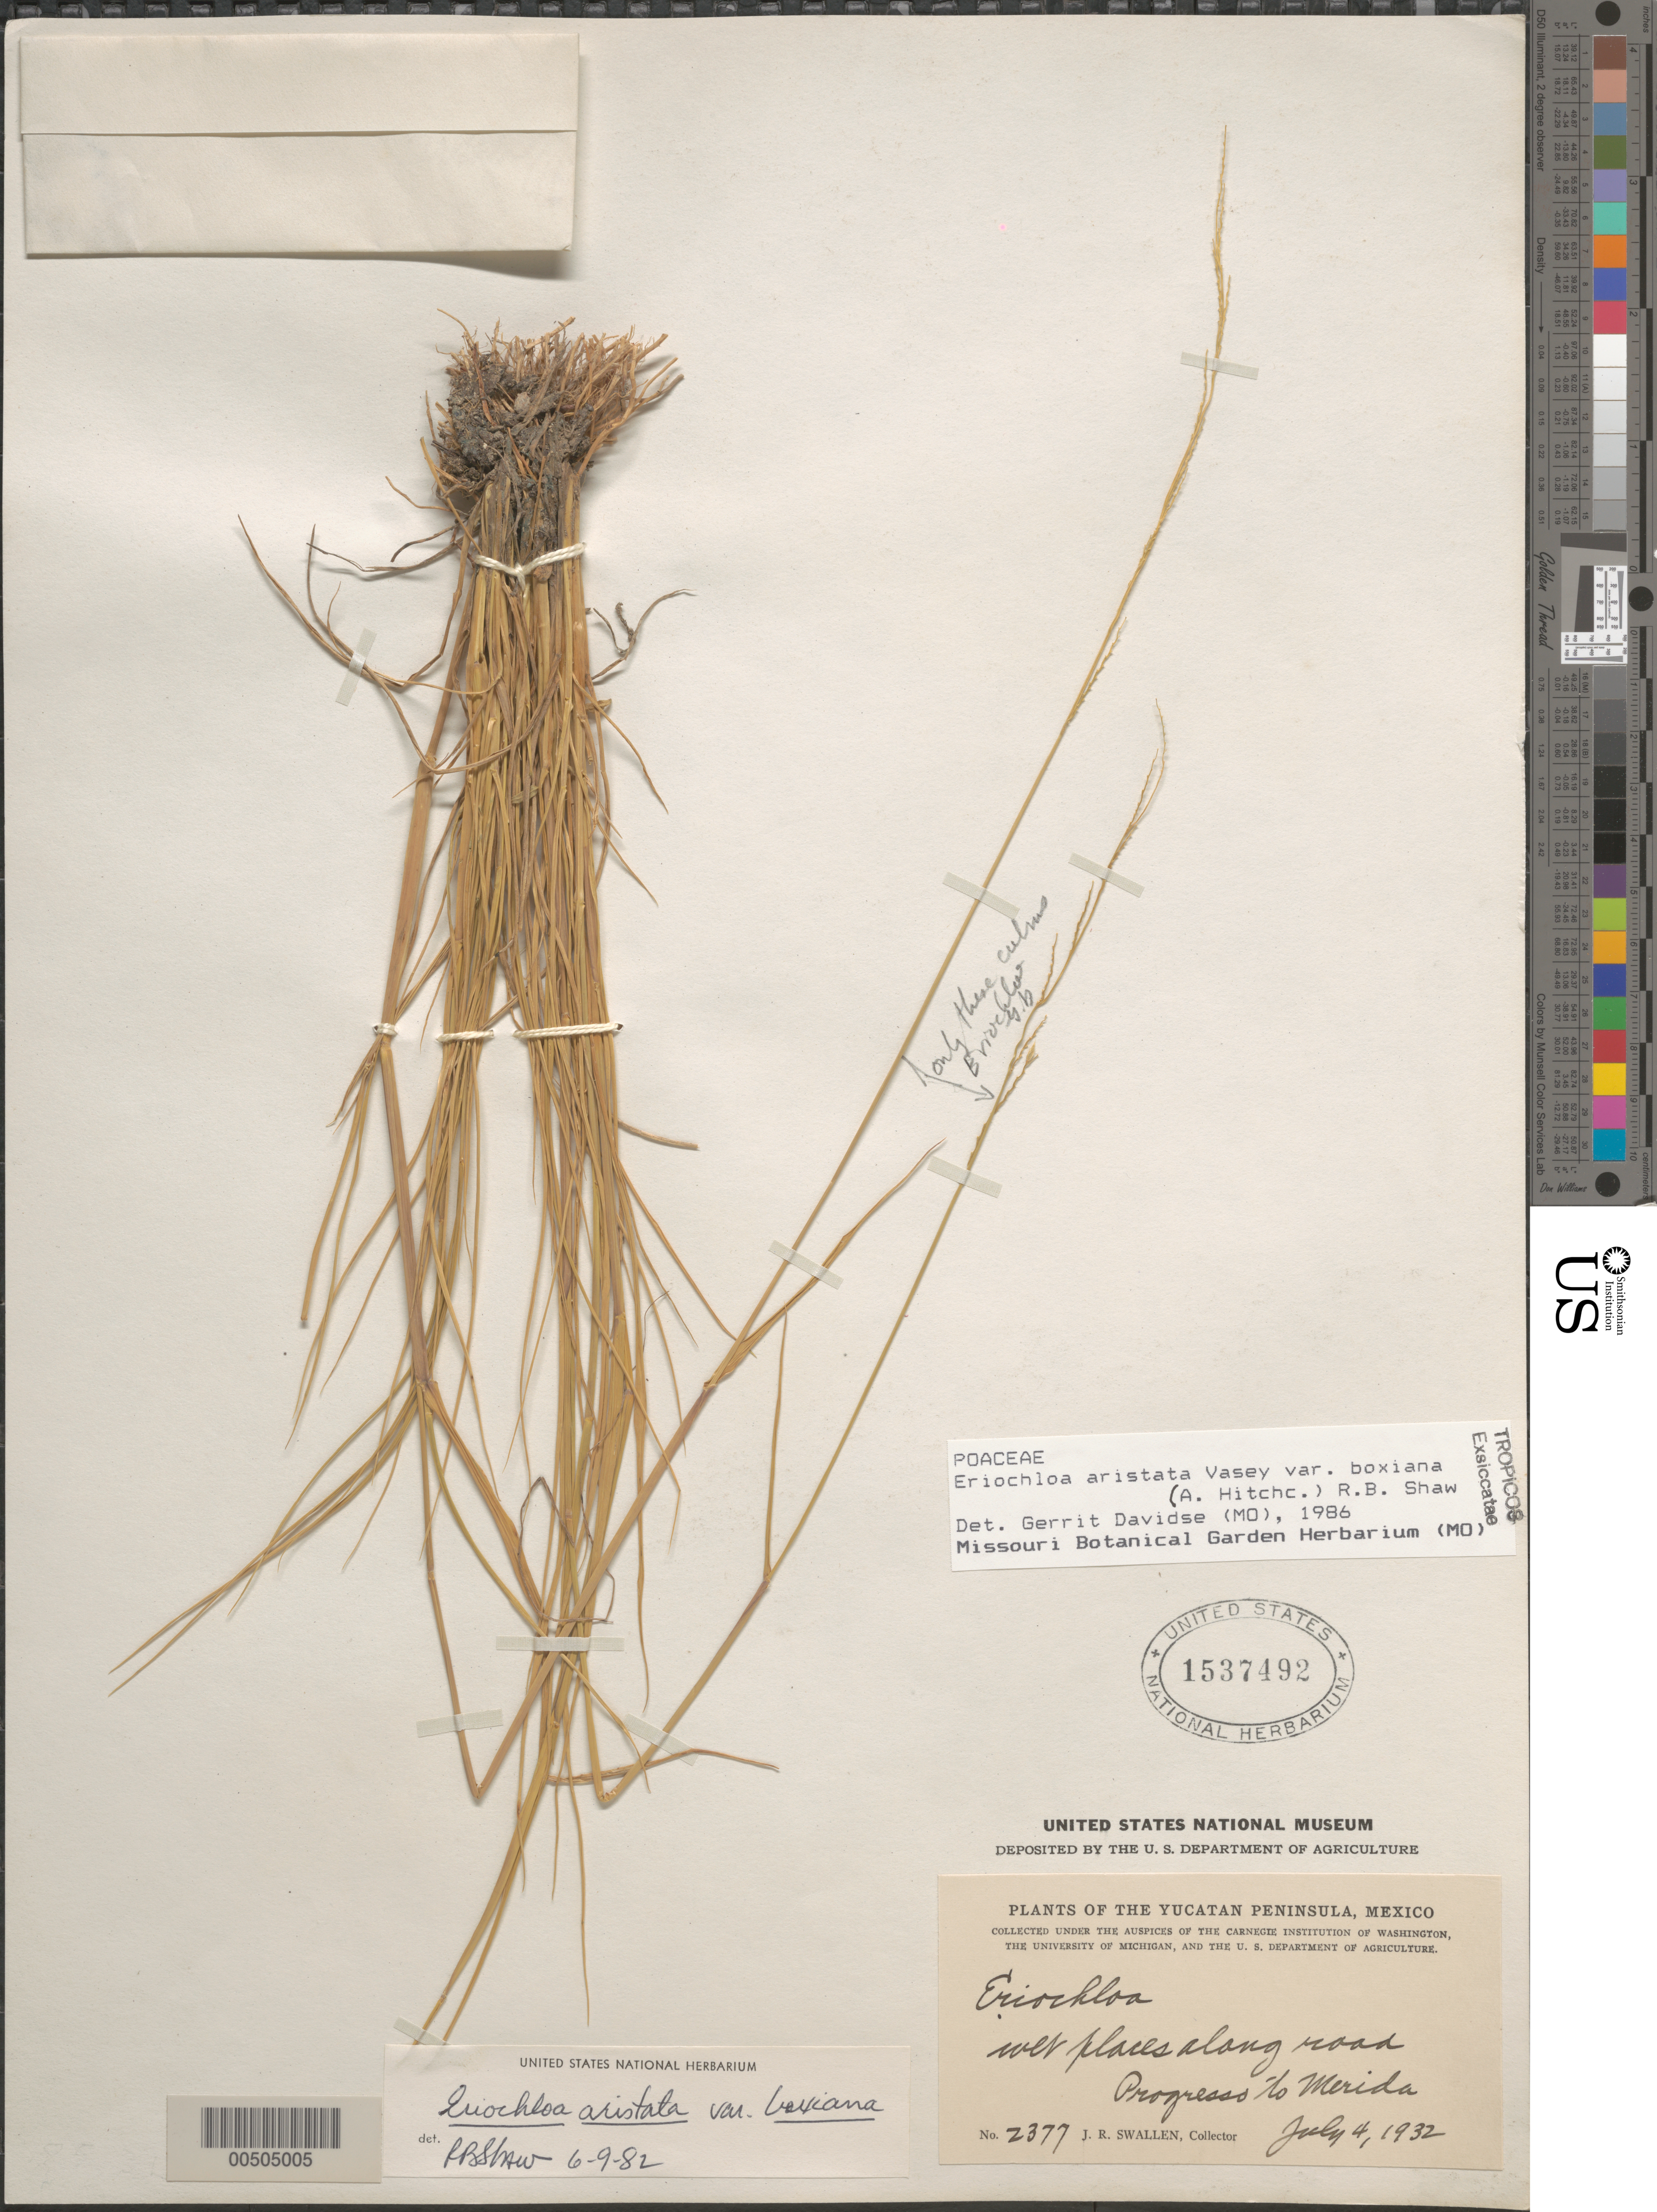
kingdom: Plantae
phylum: Tracheophyta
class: Liliopsida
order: Poales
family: Poaceae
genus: Eriochloa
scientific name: Eriochloa aristata var. boxiana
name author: R.B. Shaw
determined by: Davidse, Gerrit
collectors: J. R. Swallen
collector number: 2377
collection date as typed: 4 Jul 1932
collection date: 1932-07-04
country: Mexico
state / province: Yucatan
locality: Yucatan Peinisula, Progreso to Merida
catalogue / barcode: US 1537492